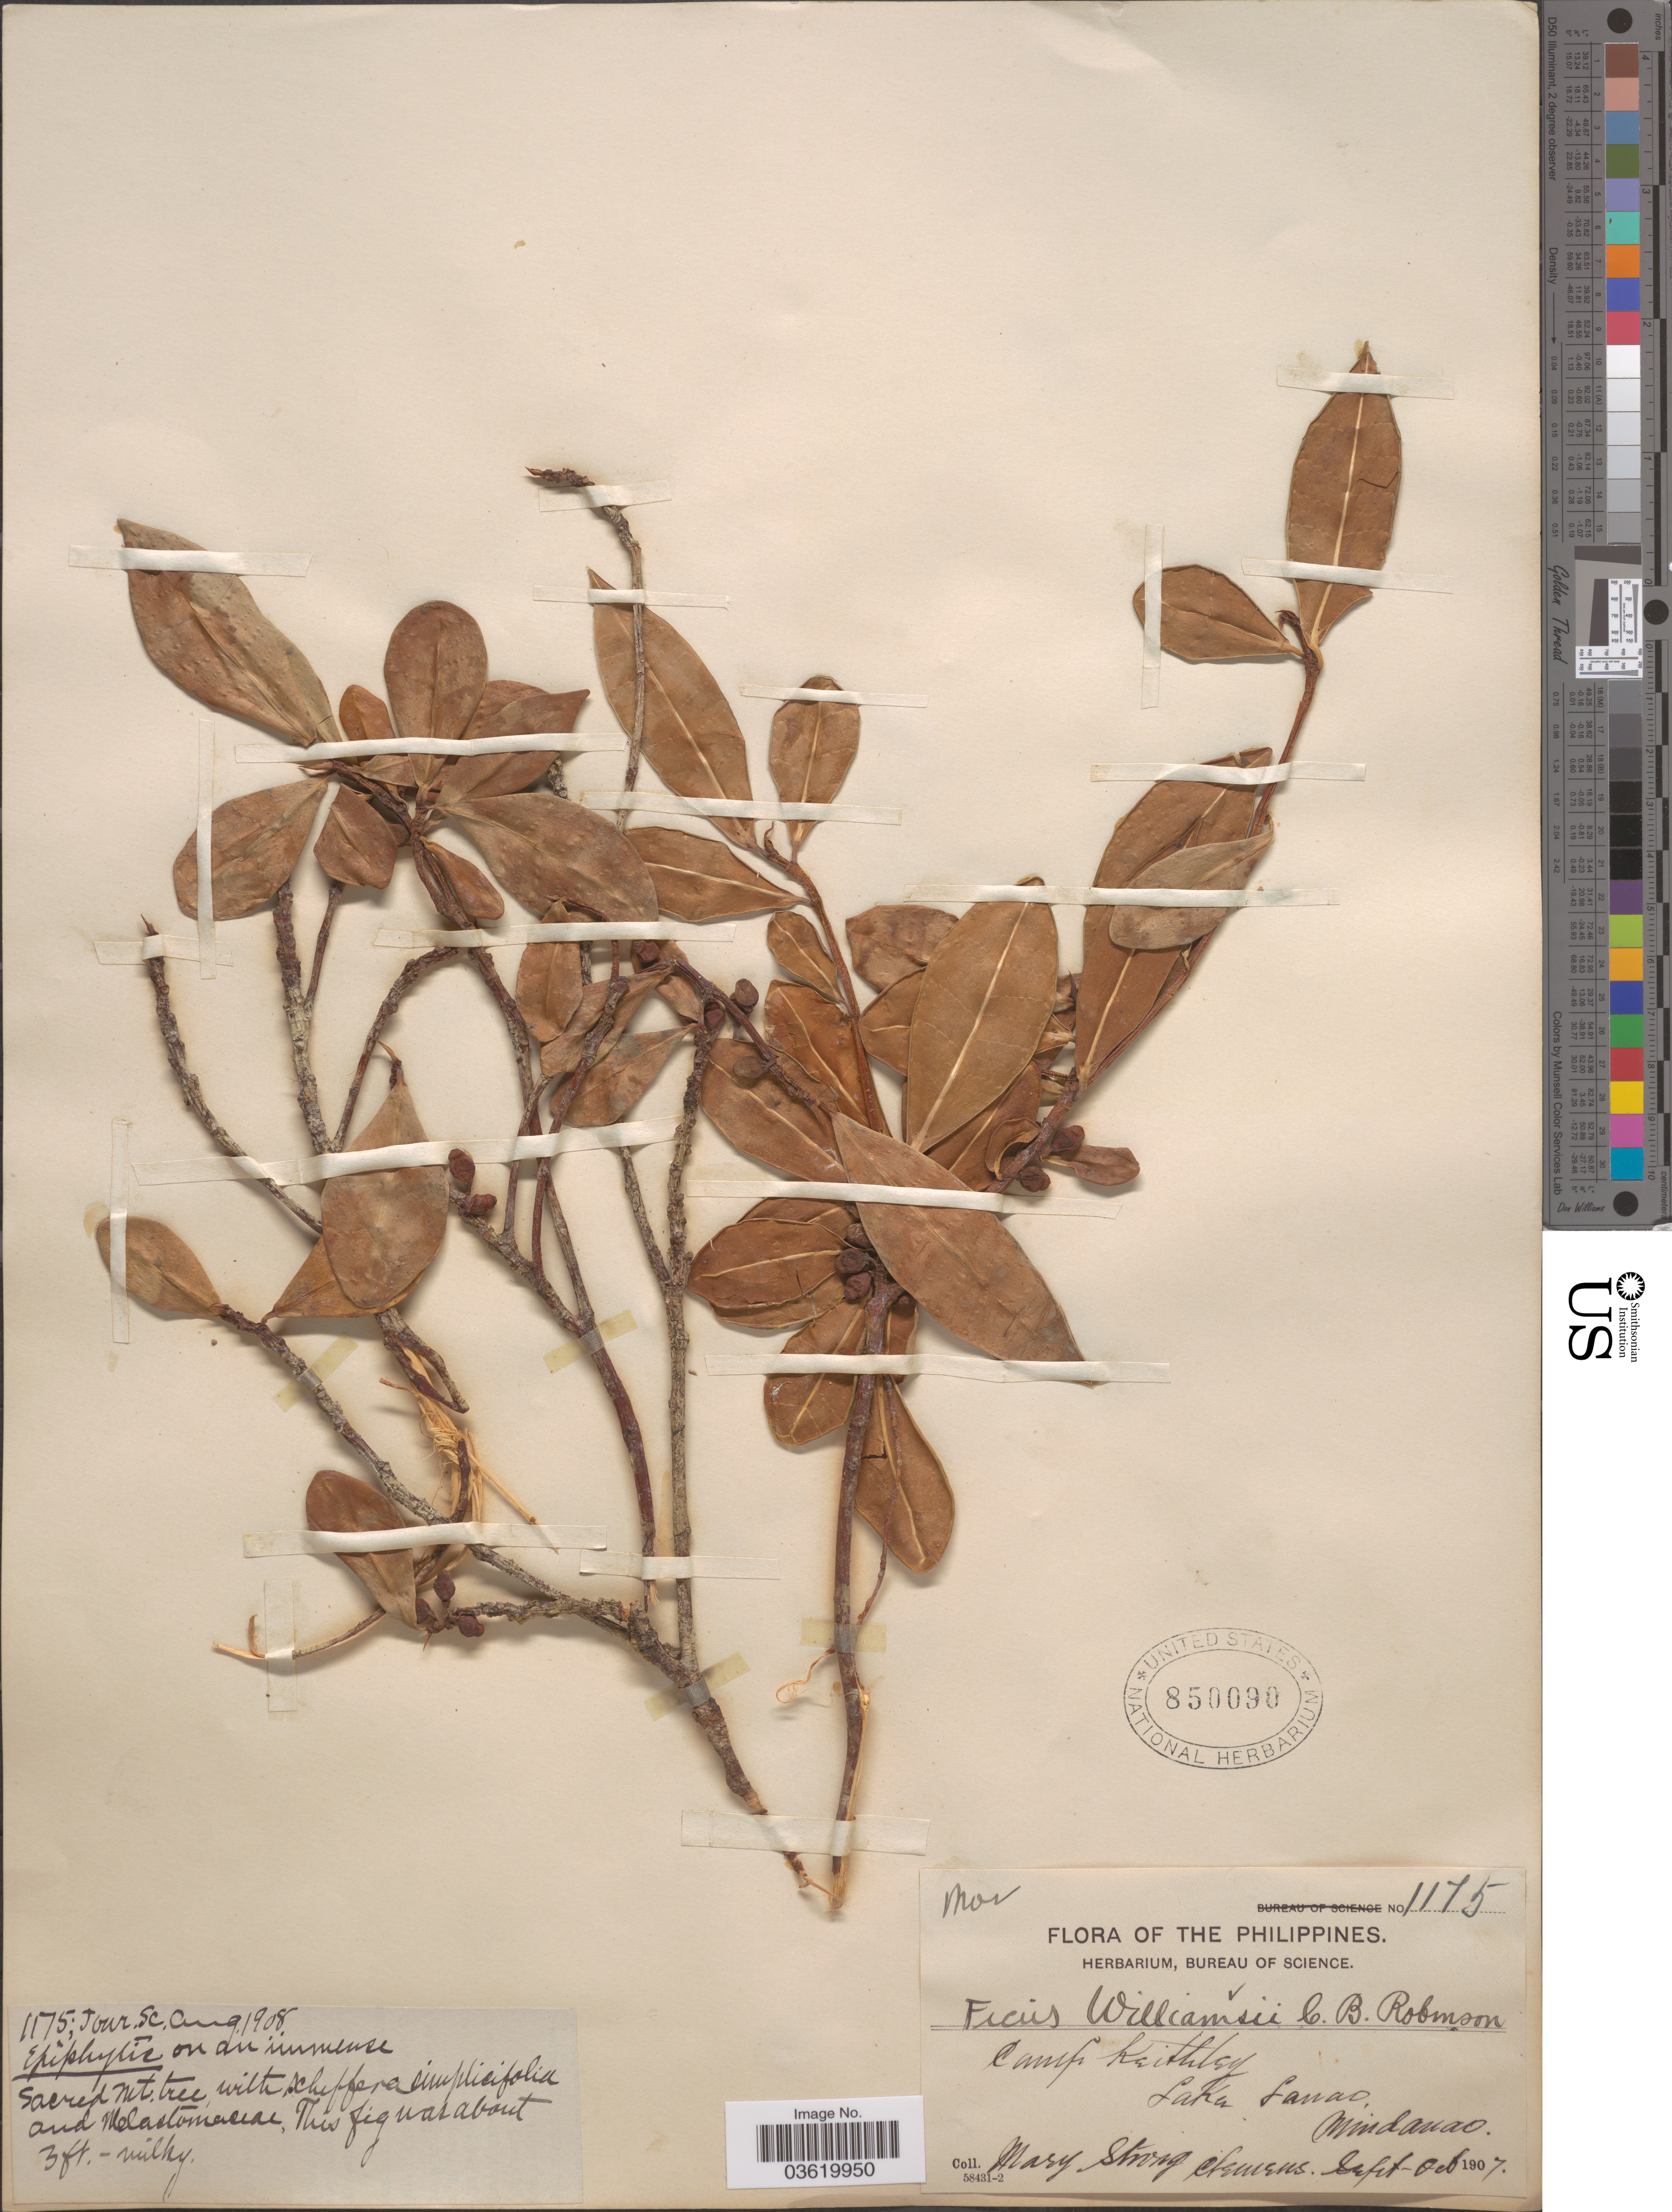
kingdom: Plantae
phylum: Tracheophyta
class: Magnoliopsida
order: Rosales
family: Moraceae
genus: Ficus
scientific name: Ficus williamsii Standl., nom. illeg. hom.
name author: Standl.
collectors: M. S. Clemens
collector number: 1175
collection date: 1907-09/1907-10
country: Philippines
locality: Camp Keithley, Lake Lanao, Mindanao.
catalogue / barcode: US 850090